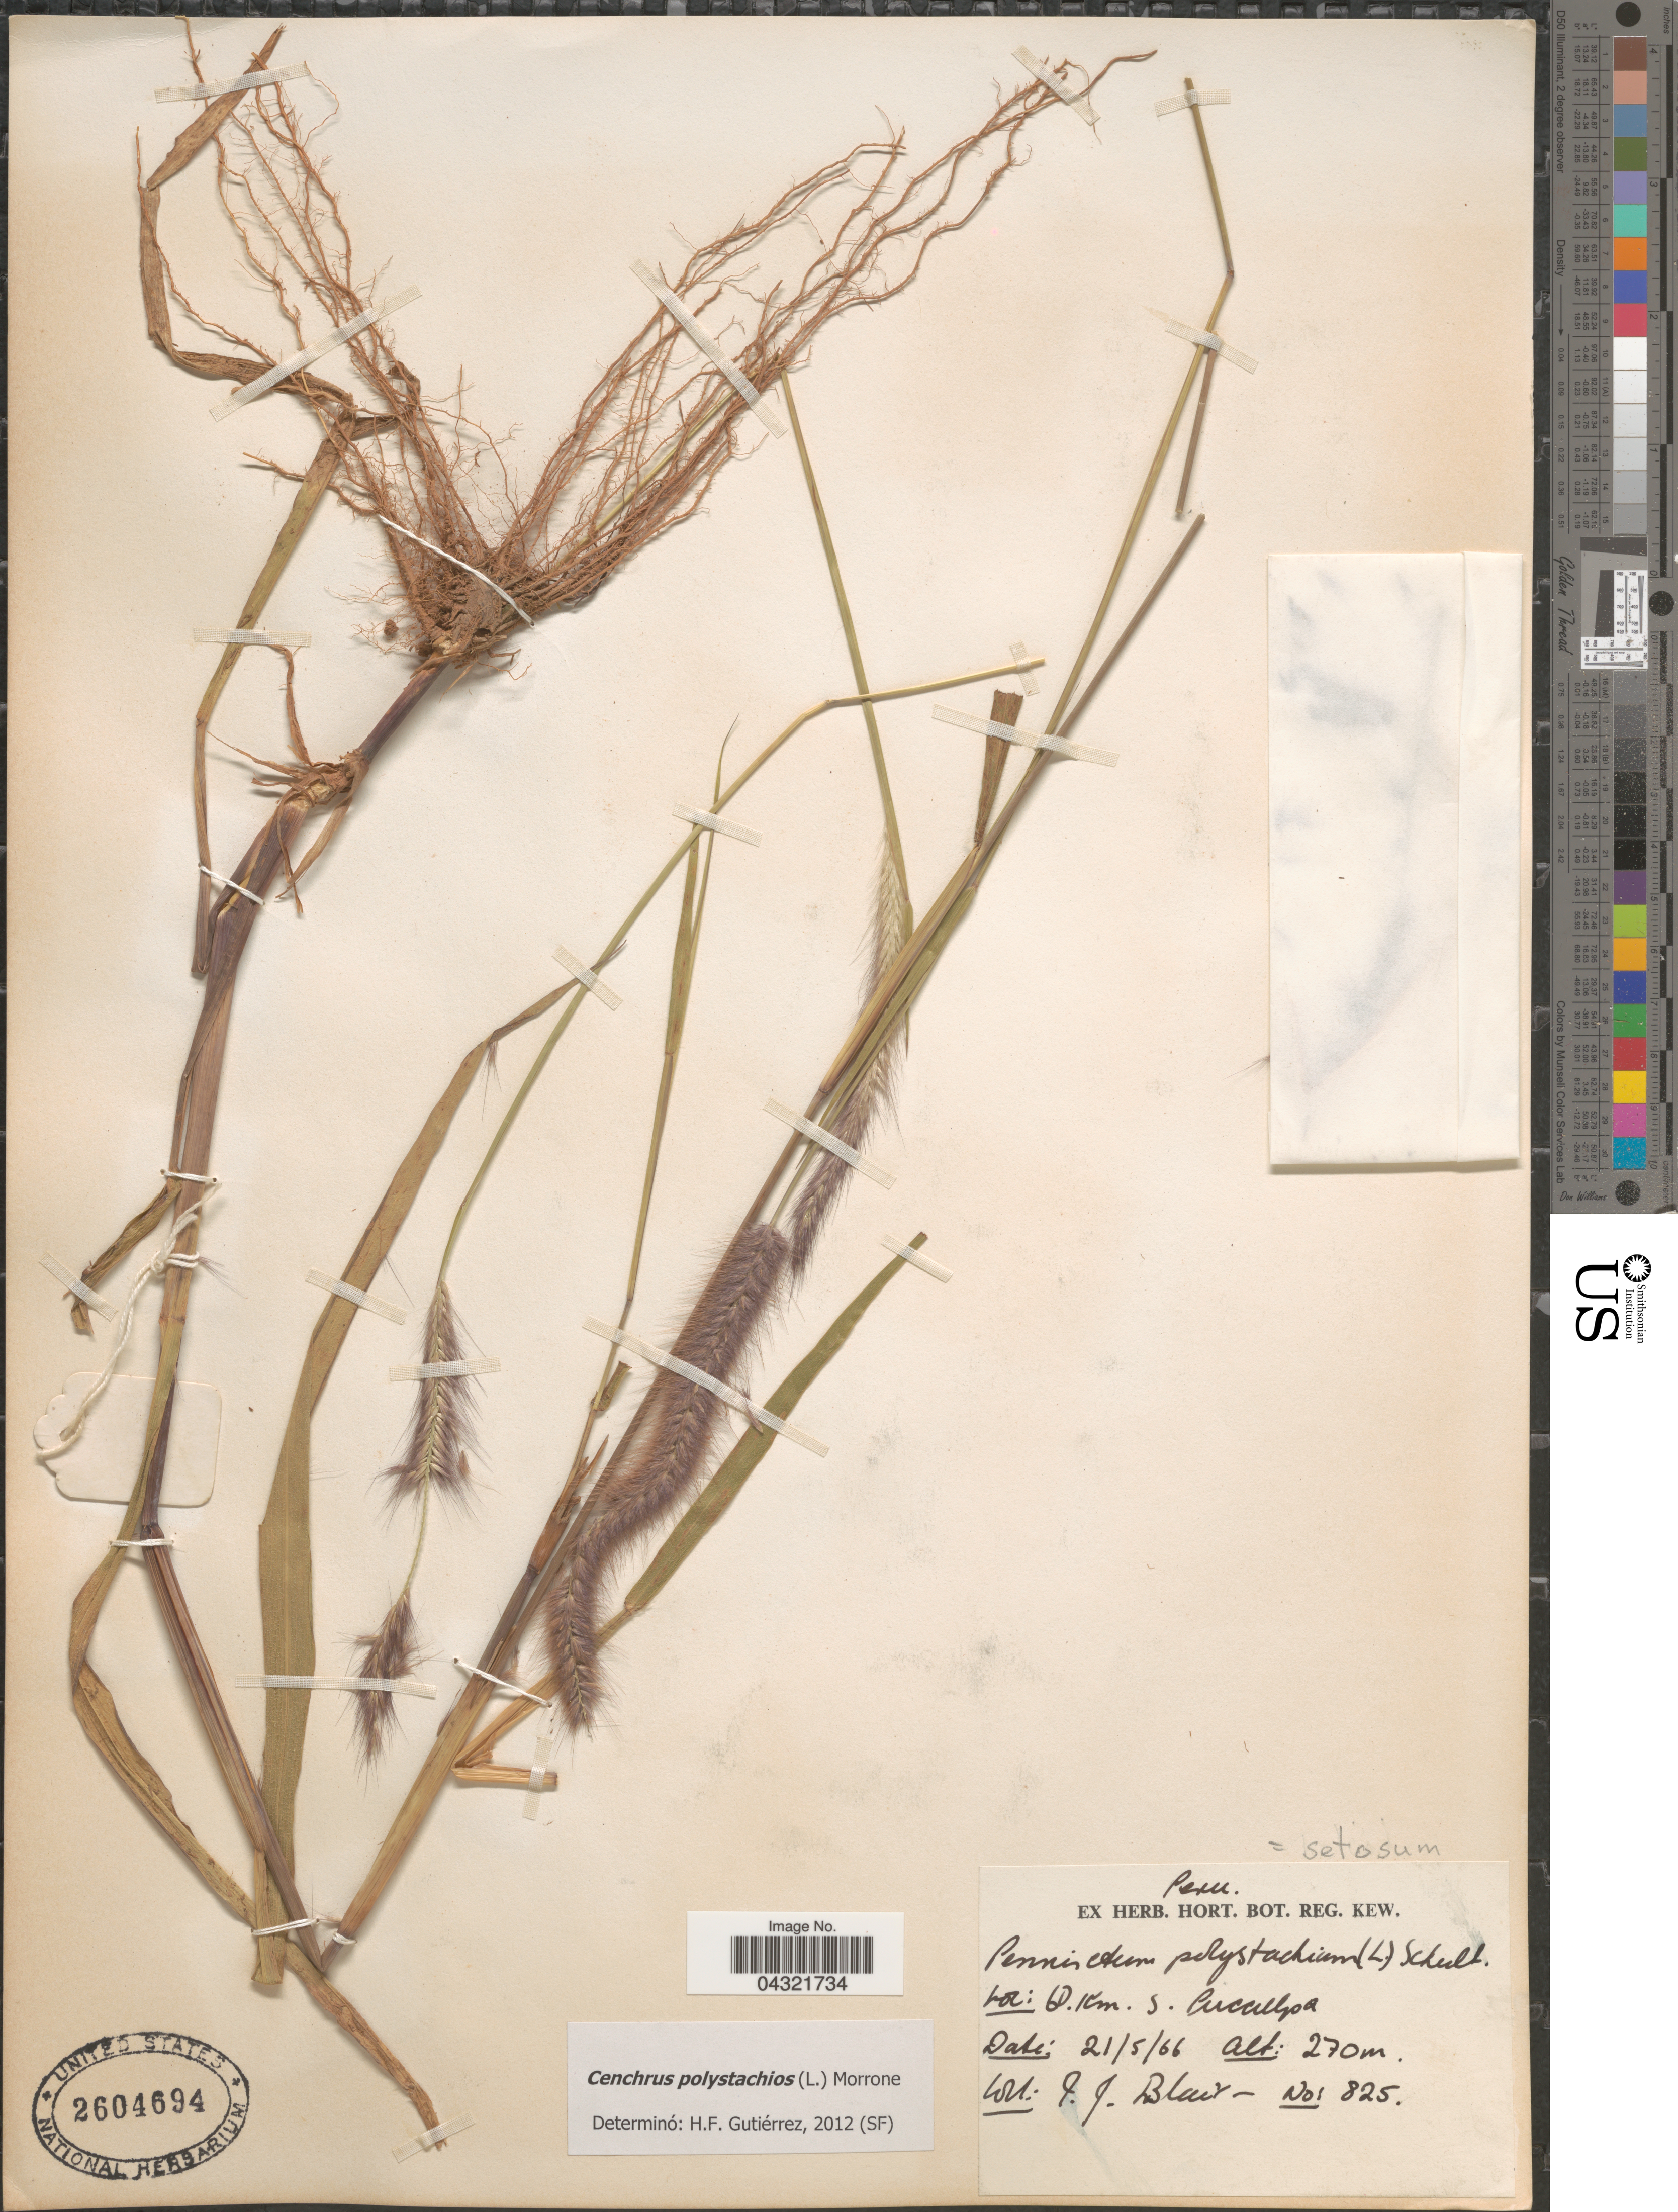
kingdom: Plantae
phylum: Tracheophyta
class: Liliopsida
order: Poales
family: Poaceae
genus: Cenchrus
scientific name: Cenchrus polystachios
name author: (L.) Morrone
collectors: I. Blair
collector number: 825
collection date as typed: Transcribed d/m/y: 21/5/66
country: Peru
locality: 60 Km. S. Pucallpa.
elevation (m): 270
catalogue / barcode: US 2604694